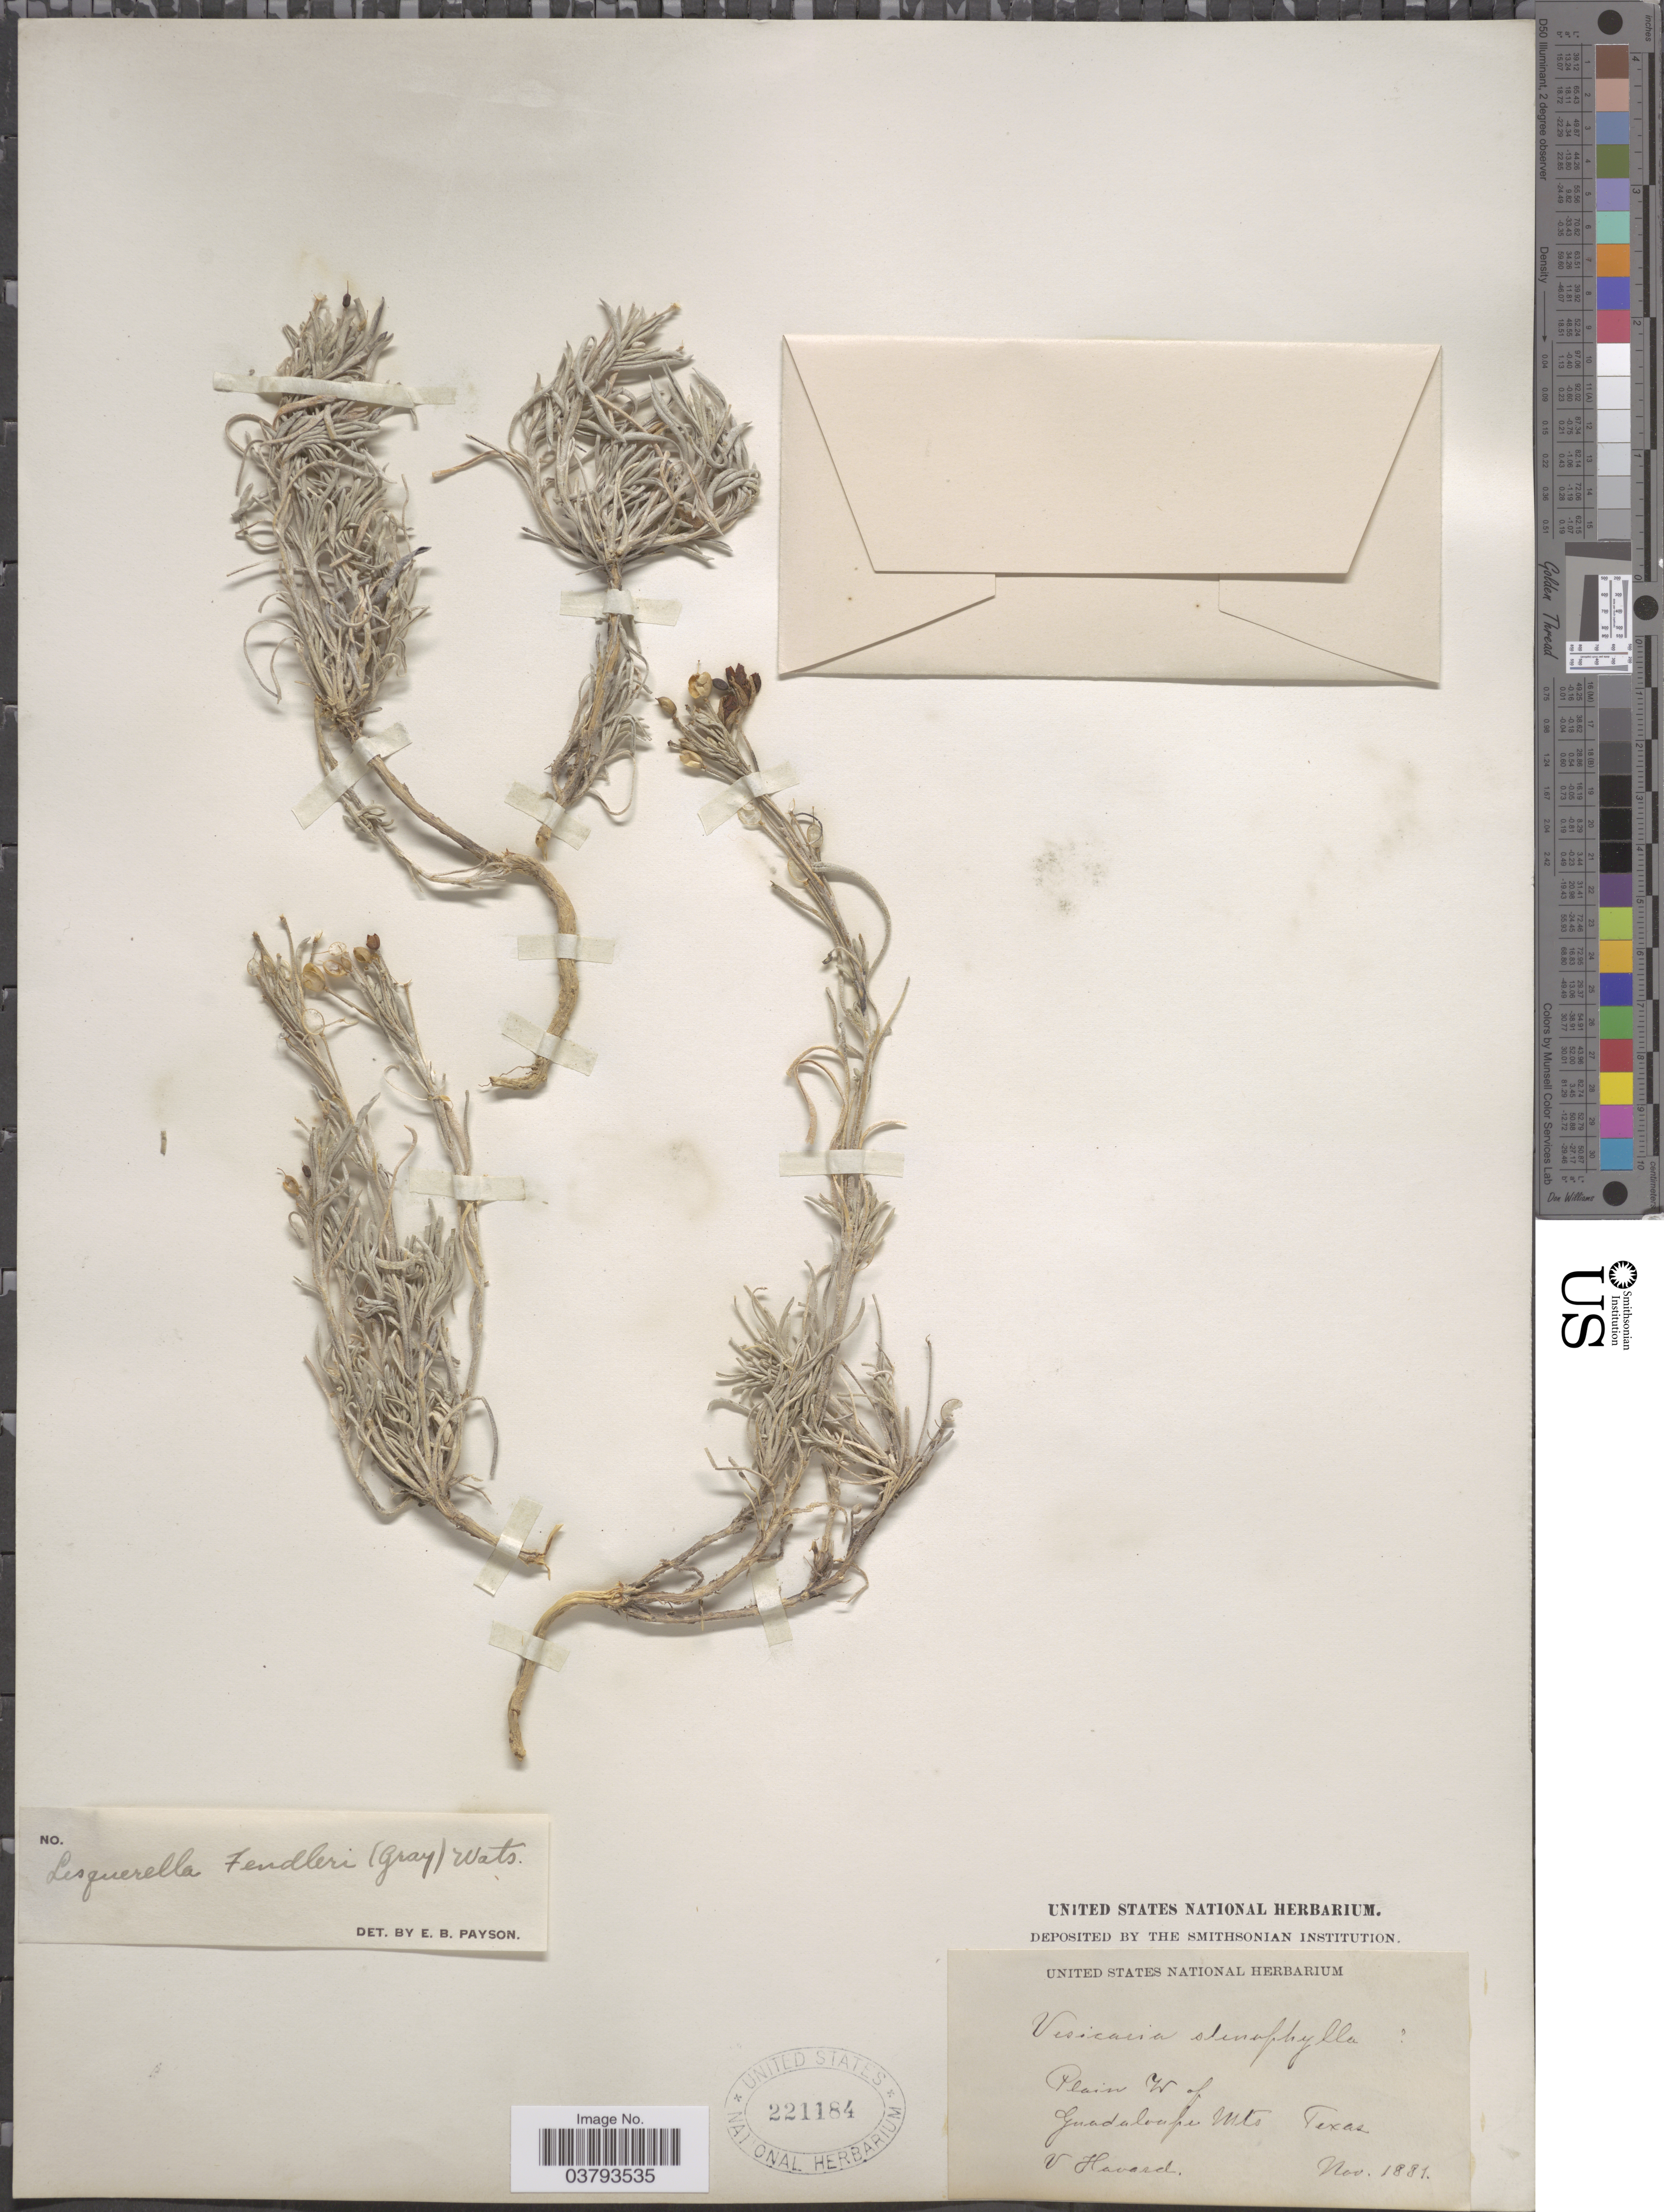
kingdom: Plantae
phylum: Tracheophyta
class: Magnoliopsida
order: Brassicales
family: Brassicaceae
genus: Lesquerella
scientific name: Lesquerella fendleri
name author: (A. Gray) S. Watson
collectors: V. Havard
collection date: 1881-11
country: United States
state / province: Texas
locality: Plain W. of Guadaloupe Mts.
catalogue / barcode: US 221184